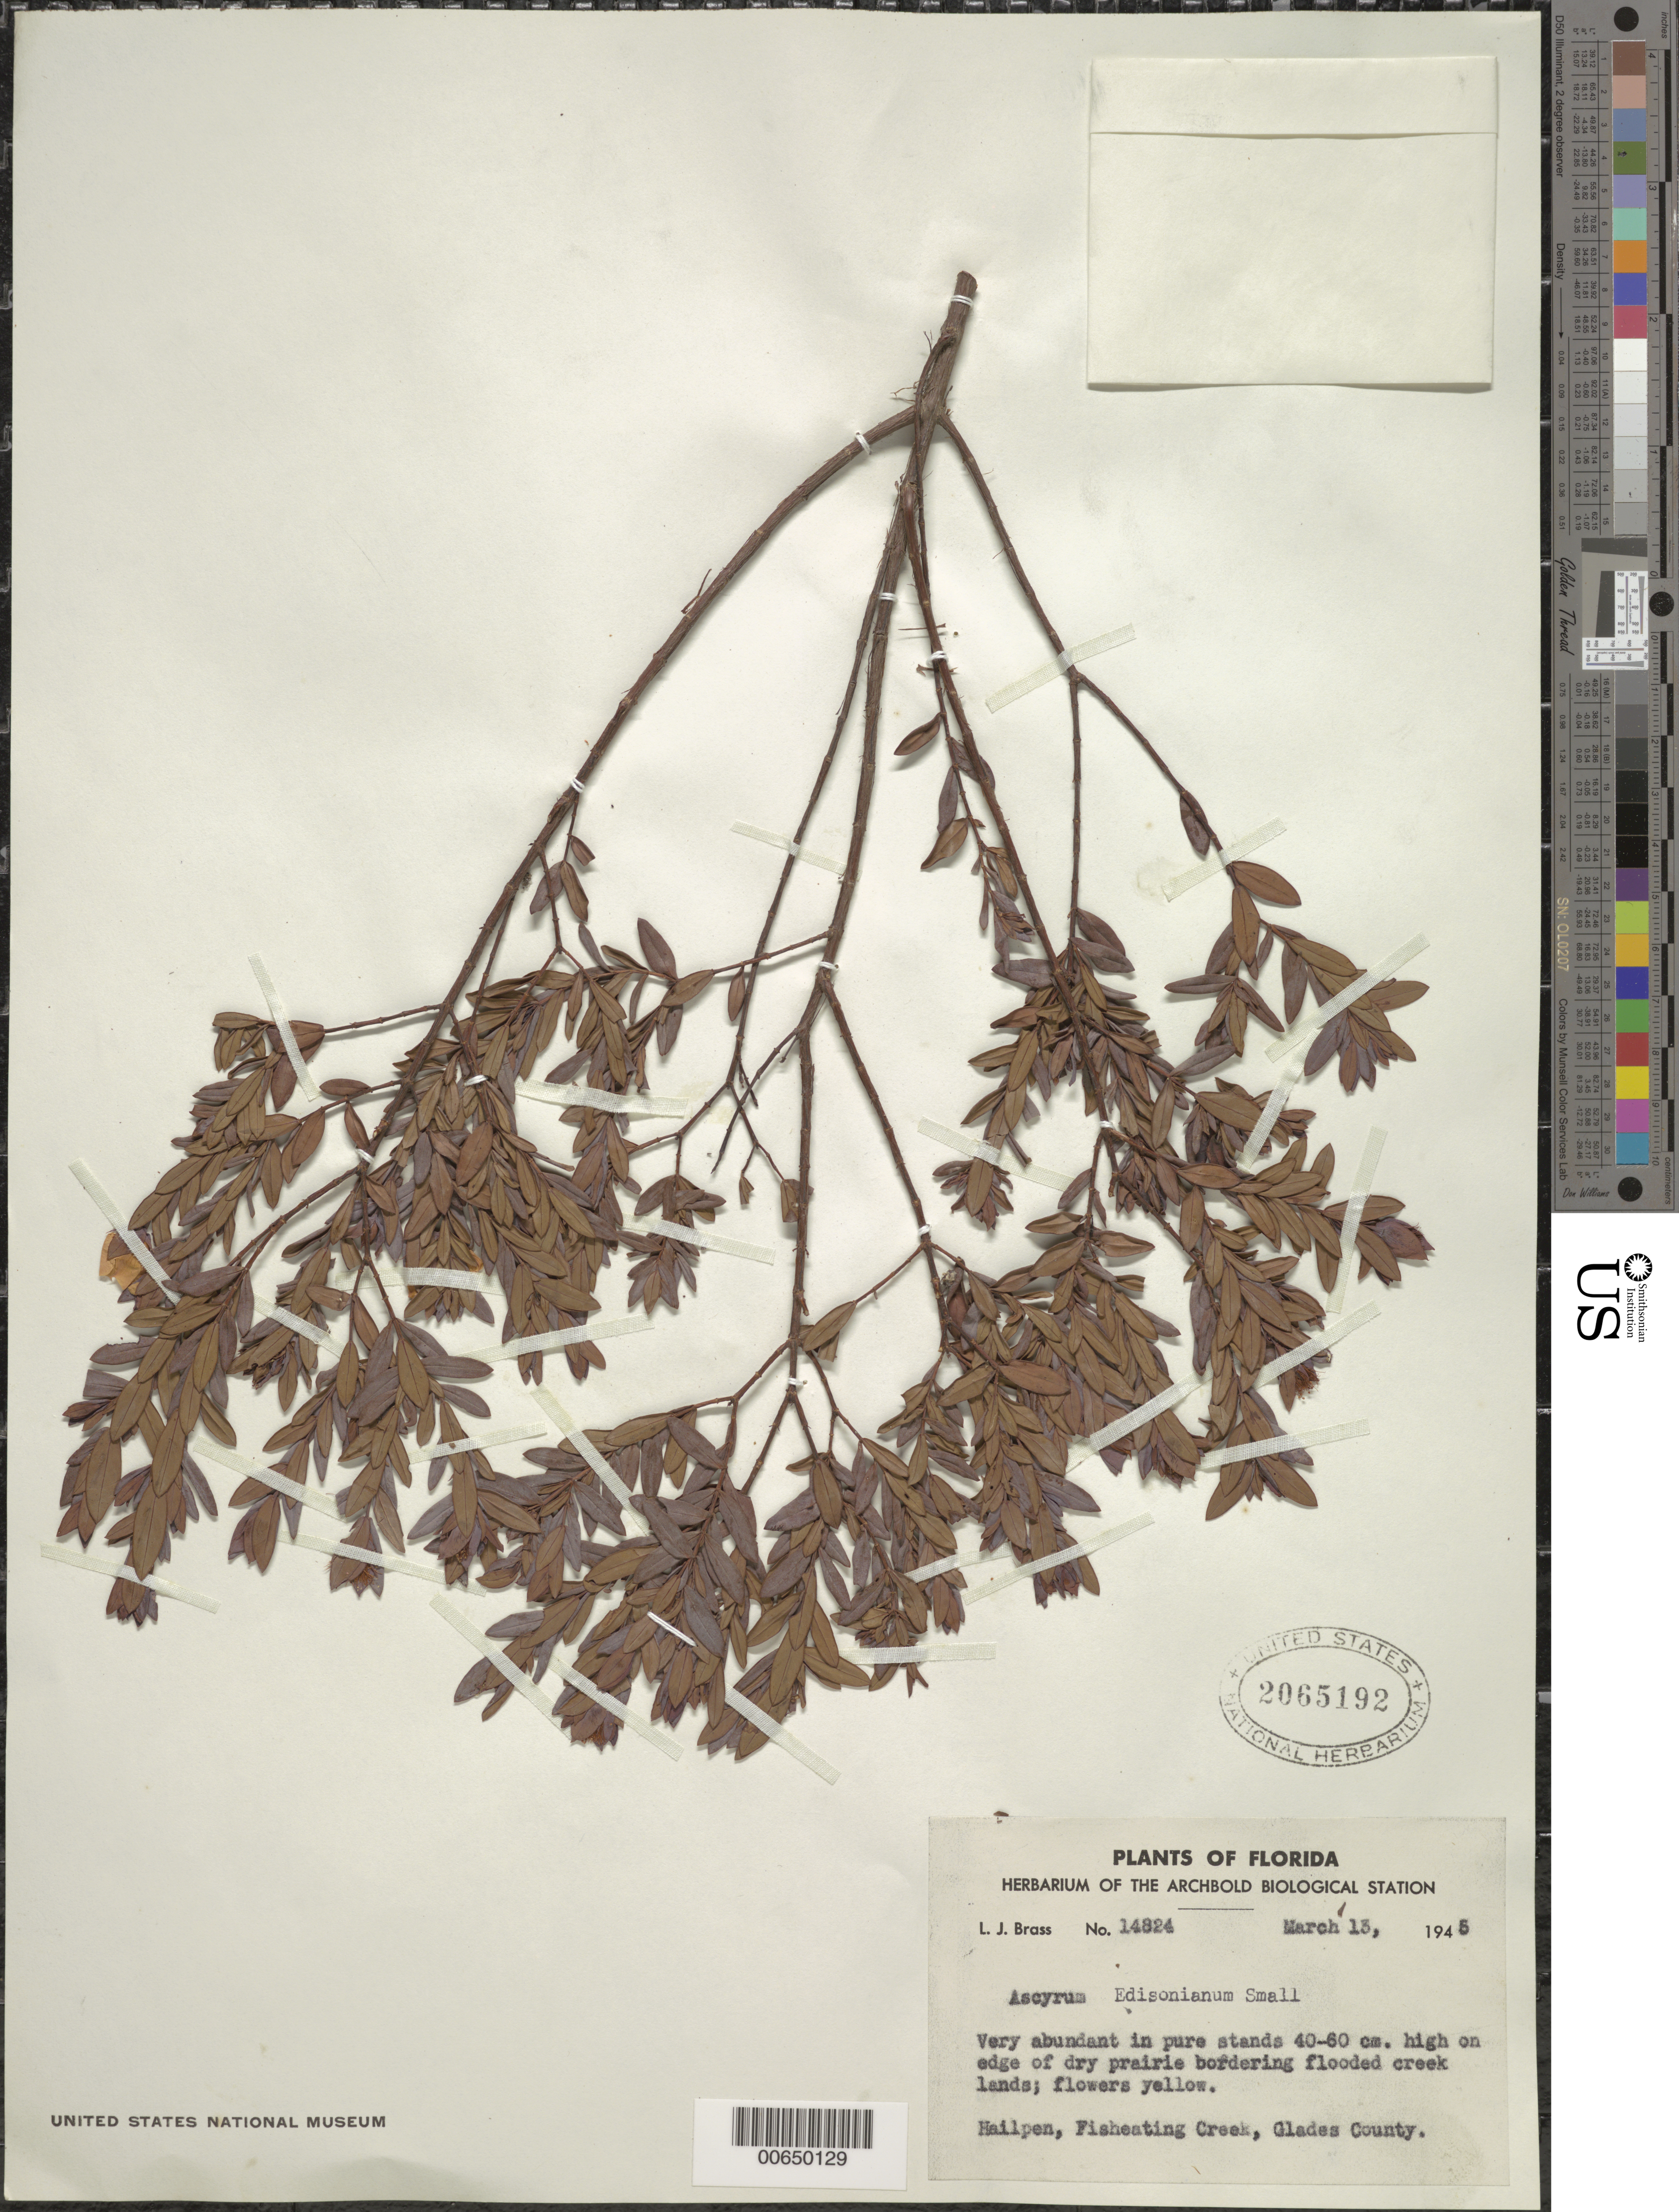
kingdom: Plantae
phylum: Tracheophyta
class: Magnoliopsida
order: Malpighiales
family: Hypericaceae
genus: Hypericum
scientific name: Hypericum edisonianum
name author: (Small) W.P. Adams & N. Robson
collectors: L. J. Brass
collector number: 14824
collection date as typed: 13 Mar 1945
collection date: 1945-03-13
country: United States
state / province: Florida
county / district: Glades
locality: Hailpen, Fisheating Creek.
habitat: On edge of dry prairie bordering flooded creek lands.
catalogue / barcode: US 2065192